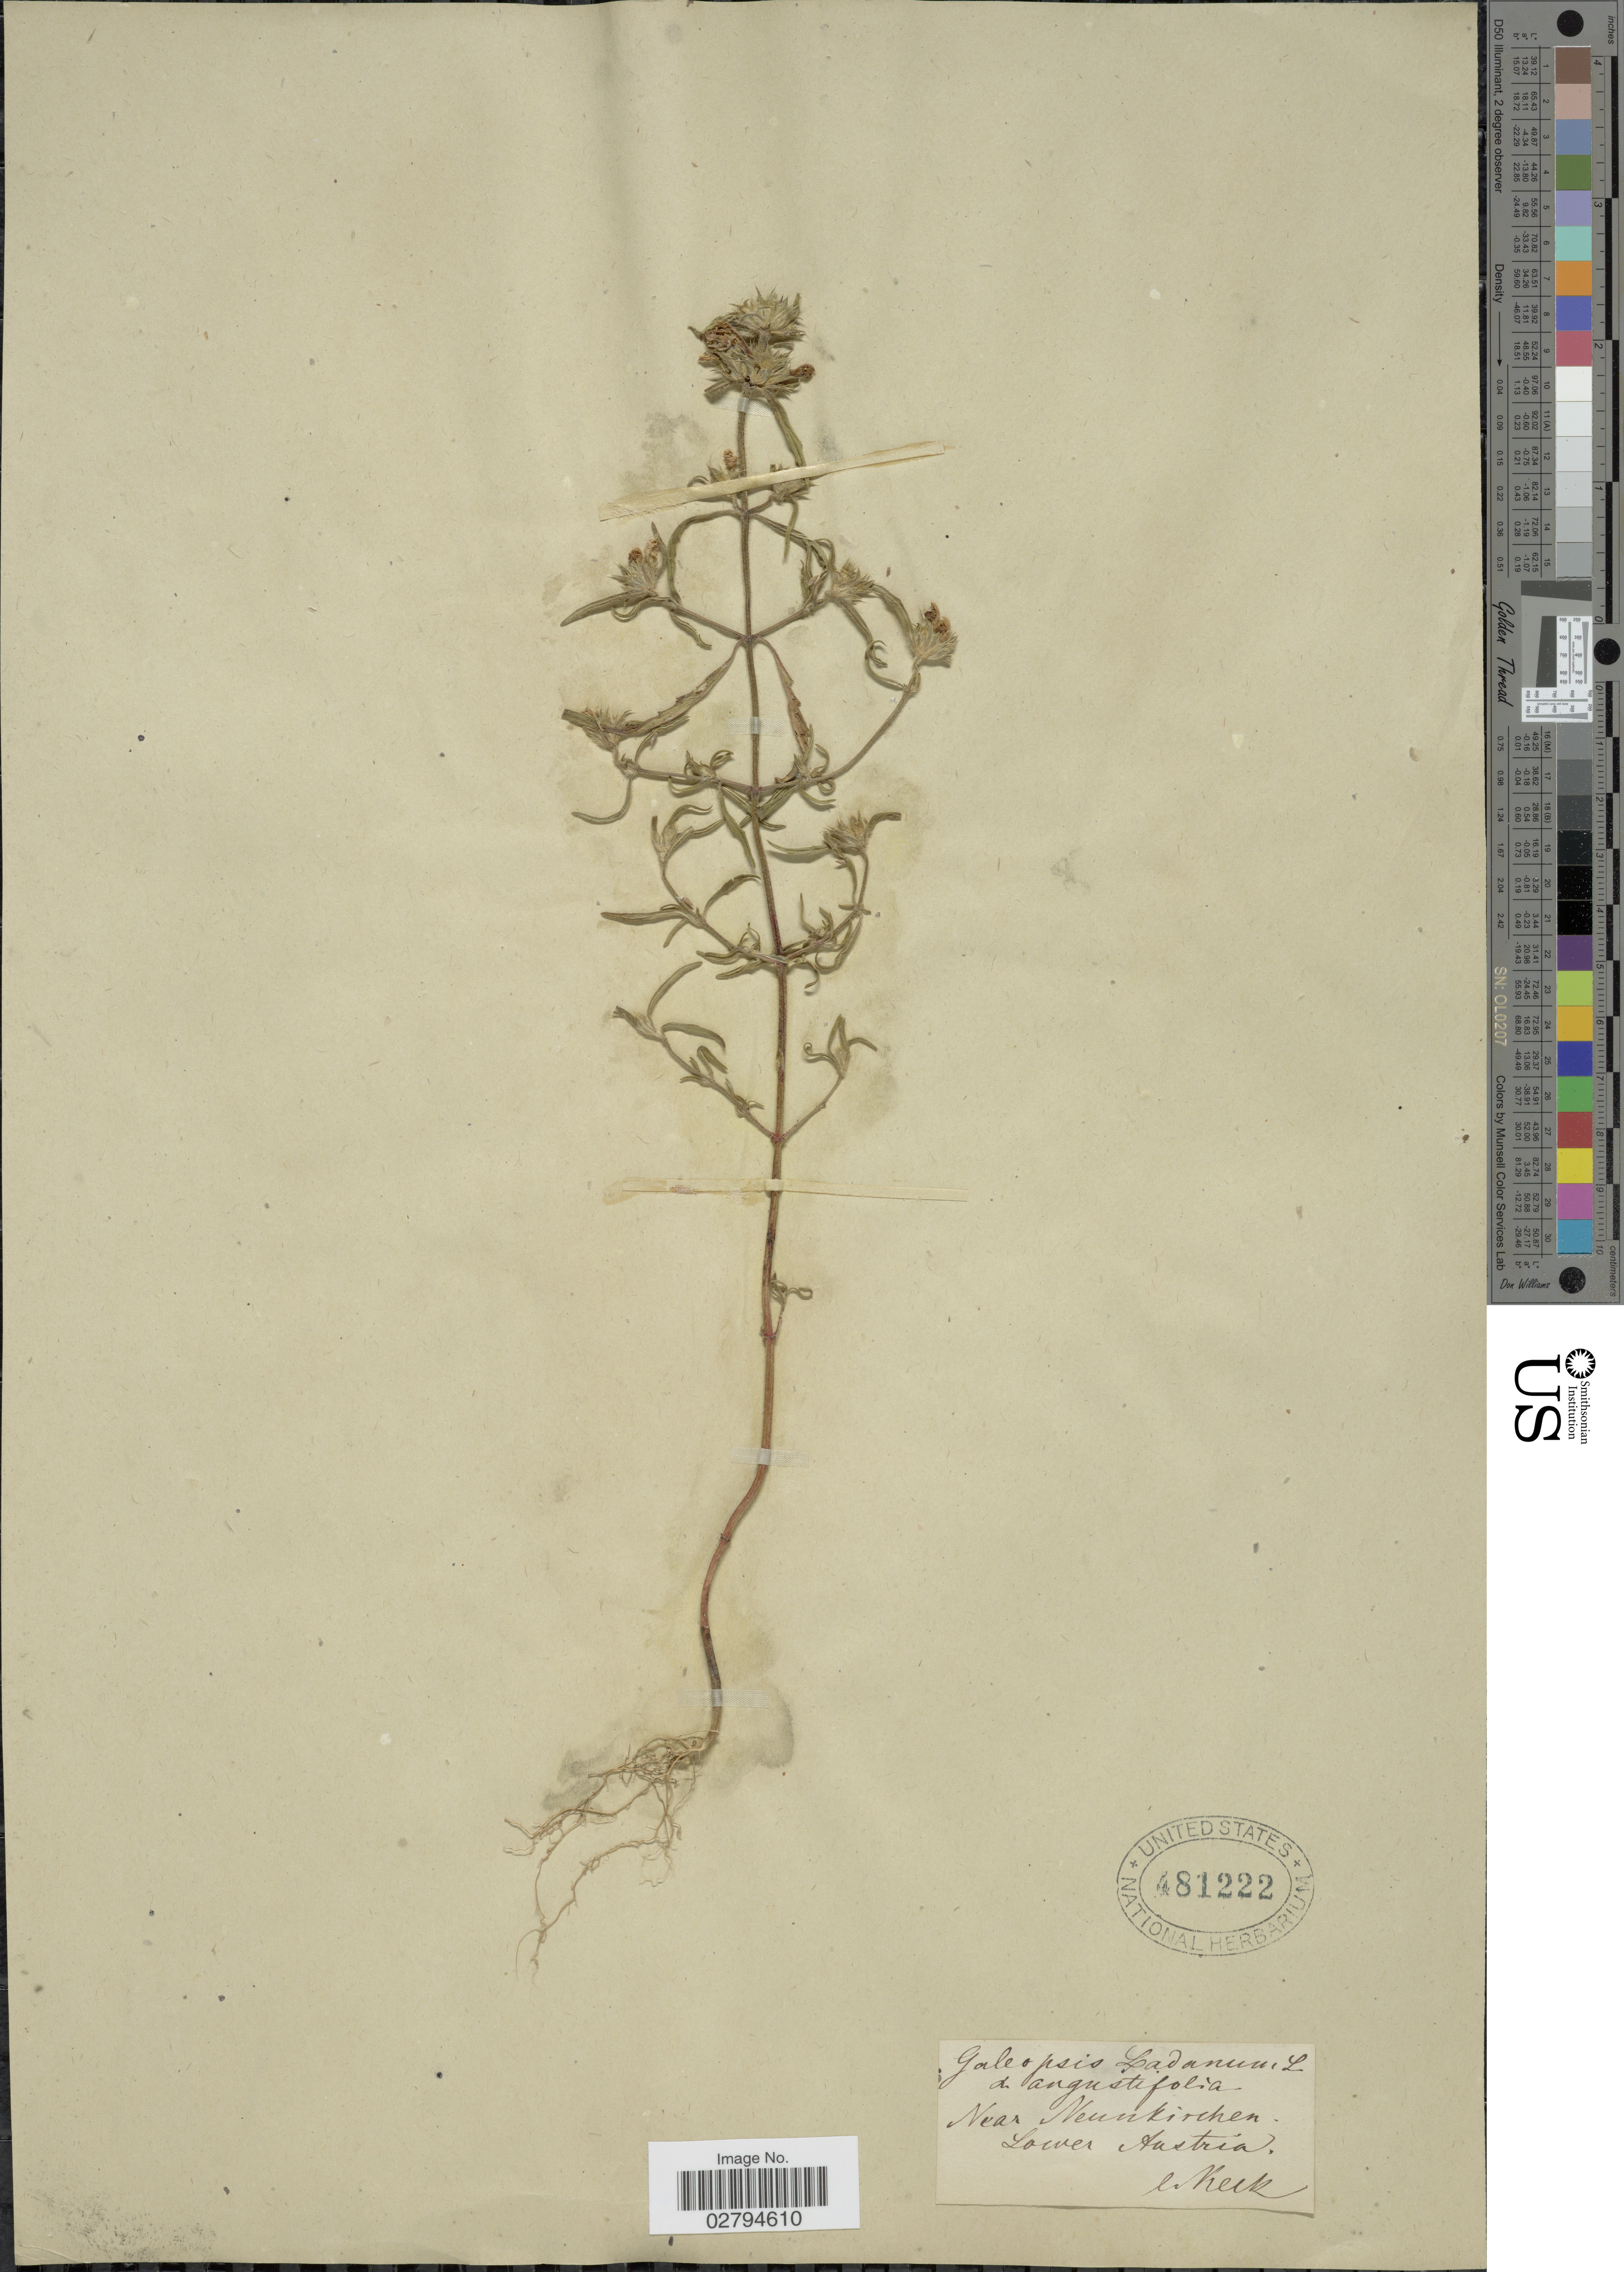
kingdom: Plantae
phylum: Tracheophyta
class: Magnoliopsida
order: Lamiales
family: Lamiaceae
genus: Galeopsis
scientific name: Galeopsis ladanum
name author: L.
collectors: -- Keck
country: Austria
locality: Near Neunkirchen. Lower Austria.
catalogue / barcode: US 481222